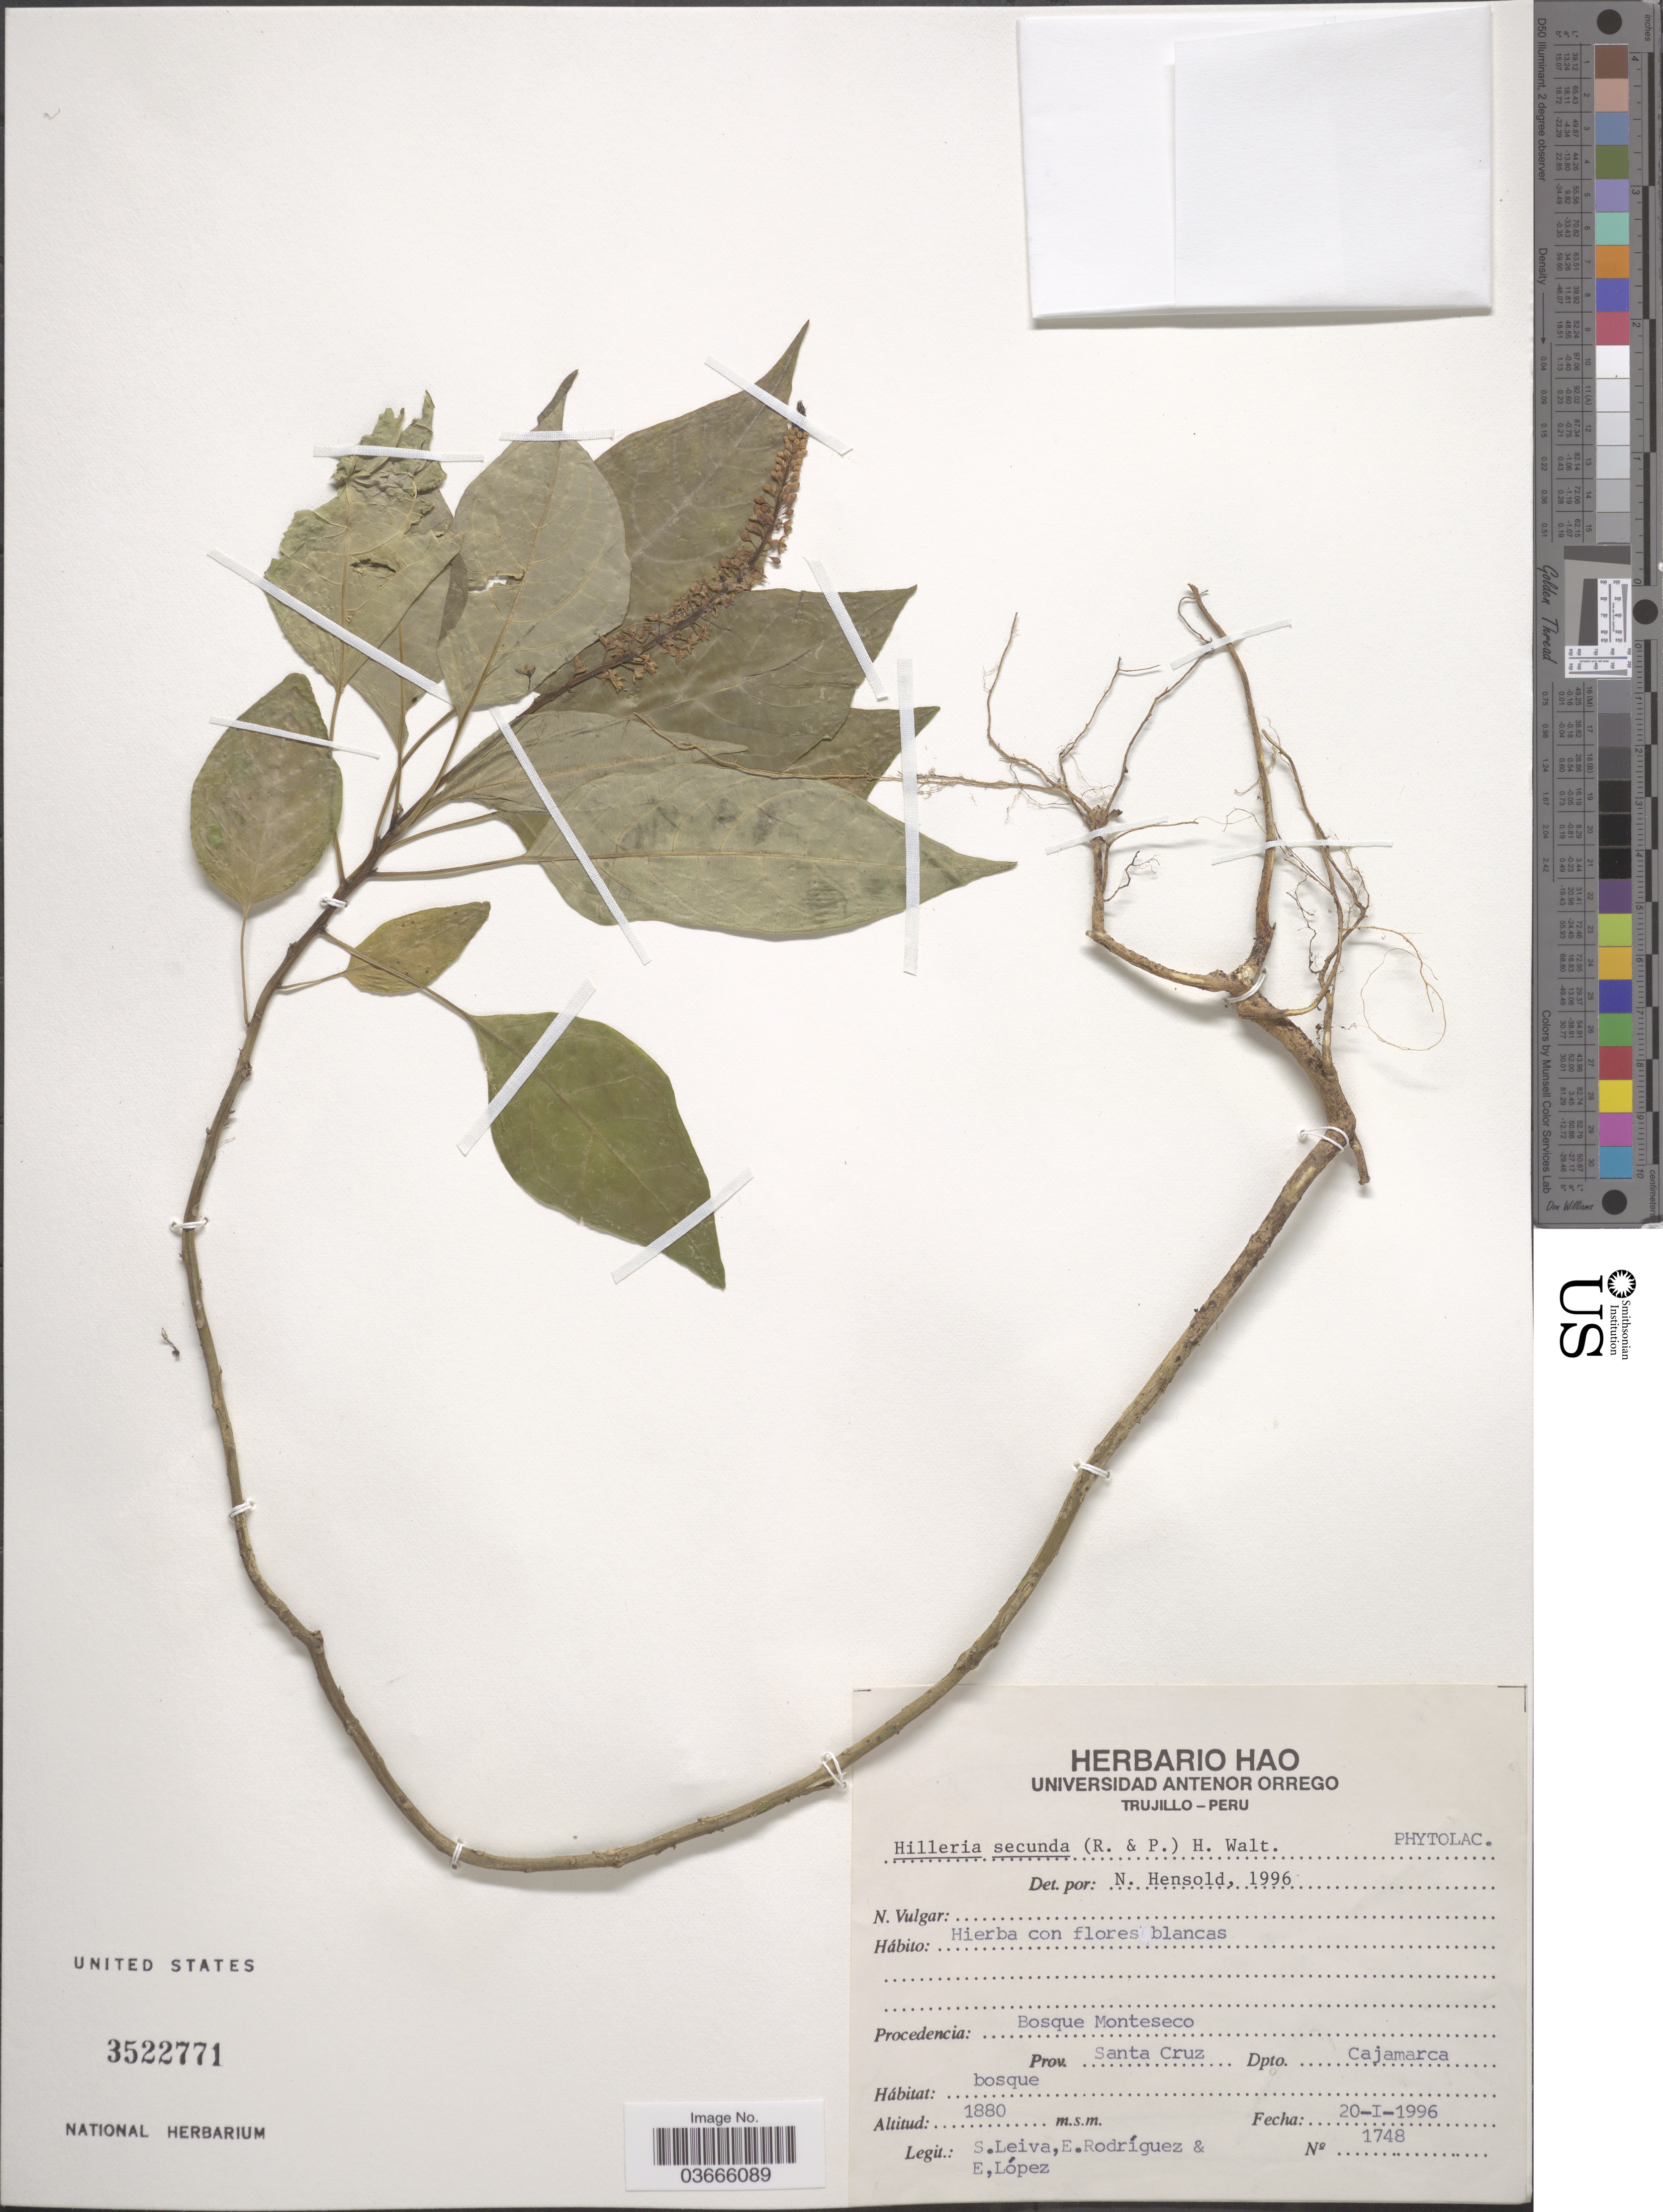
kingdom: Plantae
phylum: Tracheophyta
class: Magnoliopsida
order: Caryophyllales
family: Phytolaccaceae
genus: Hilleria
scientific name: Hilleria secunda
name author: (Ruiz & Pav.) H. Walter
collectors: S. Leiva, E. Rodriguez & E. López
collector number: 1748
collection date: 1996-01-20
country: Peru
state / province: Cajamarca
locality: Procedencia Bosque Monteseco. Prov. Santa Cruz. Dpto. Cajamarca.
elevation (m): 1880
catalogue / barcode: US 3522771